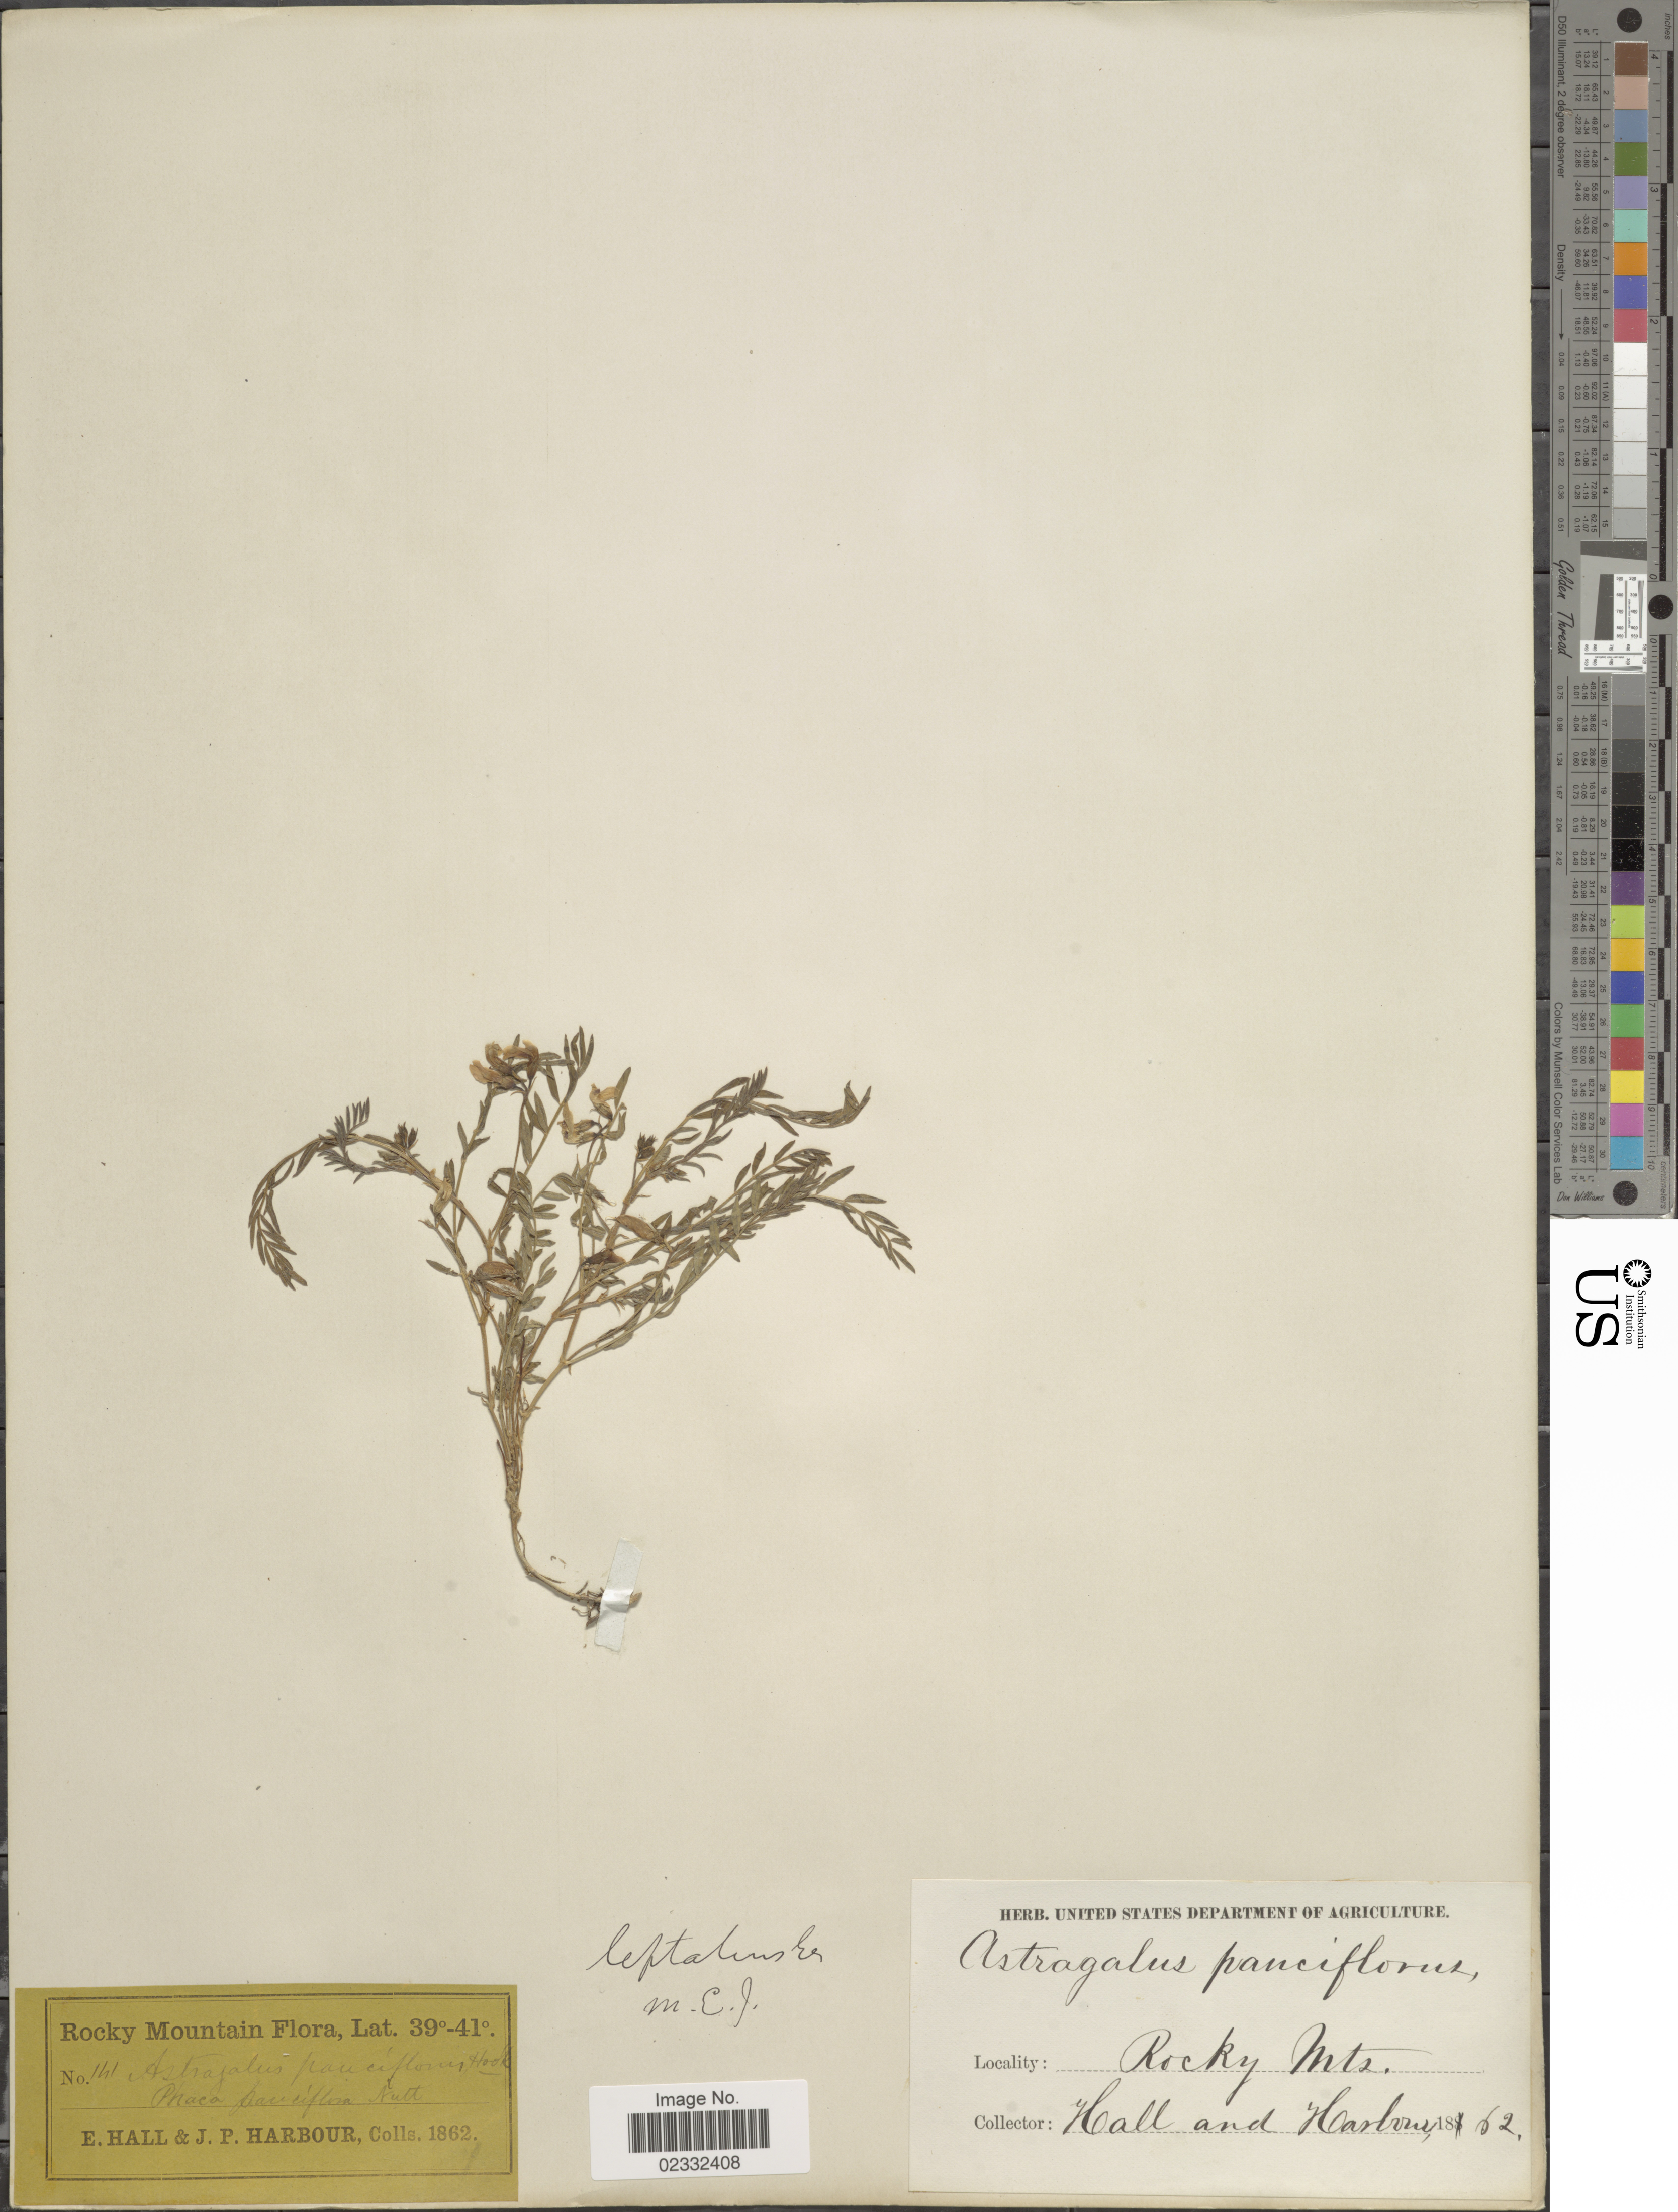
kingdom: Plantae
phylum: Tracheophyta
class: Magnoliopsida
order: Fabales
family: Fabaceae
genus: Astragalus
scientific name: Astragalus leptaleus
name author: A. Gray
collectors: E. Hall & J. Harbour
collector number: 144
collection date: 1862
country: United States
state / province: Colorado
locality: Rocky Mtns.,